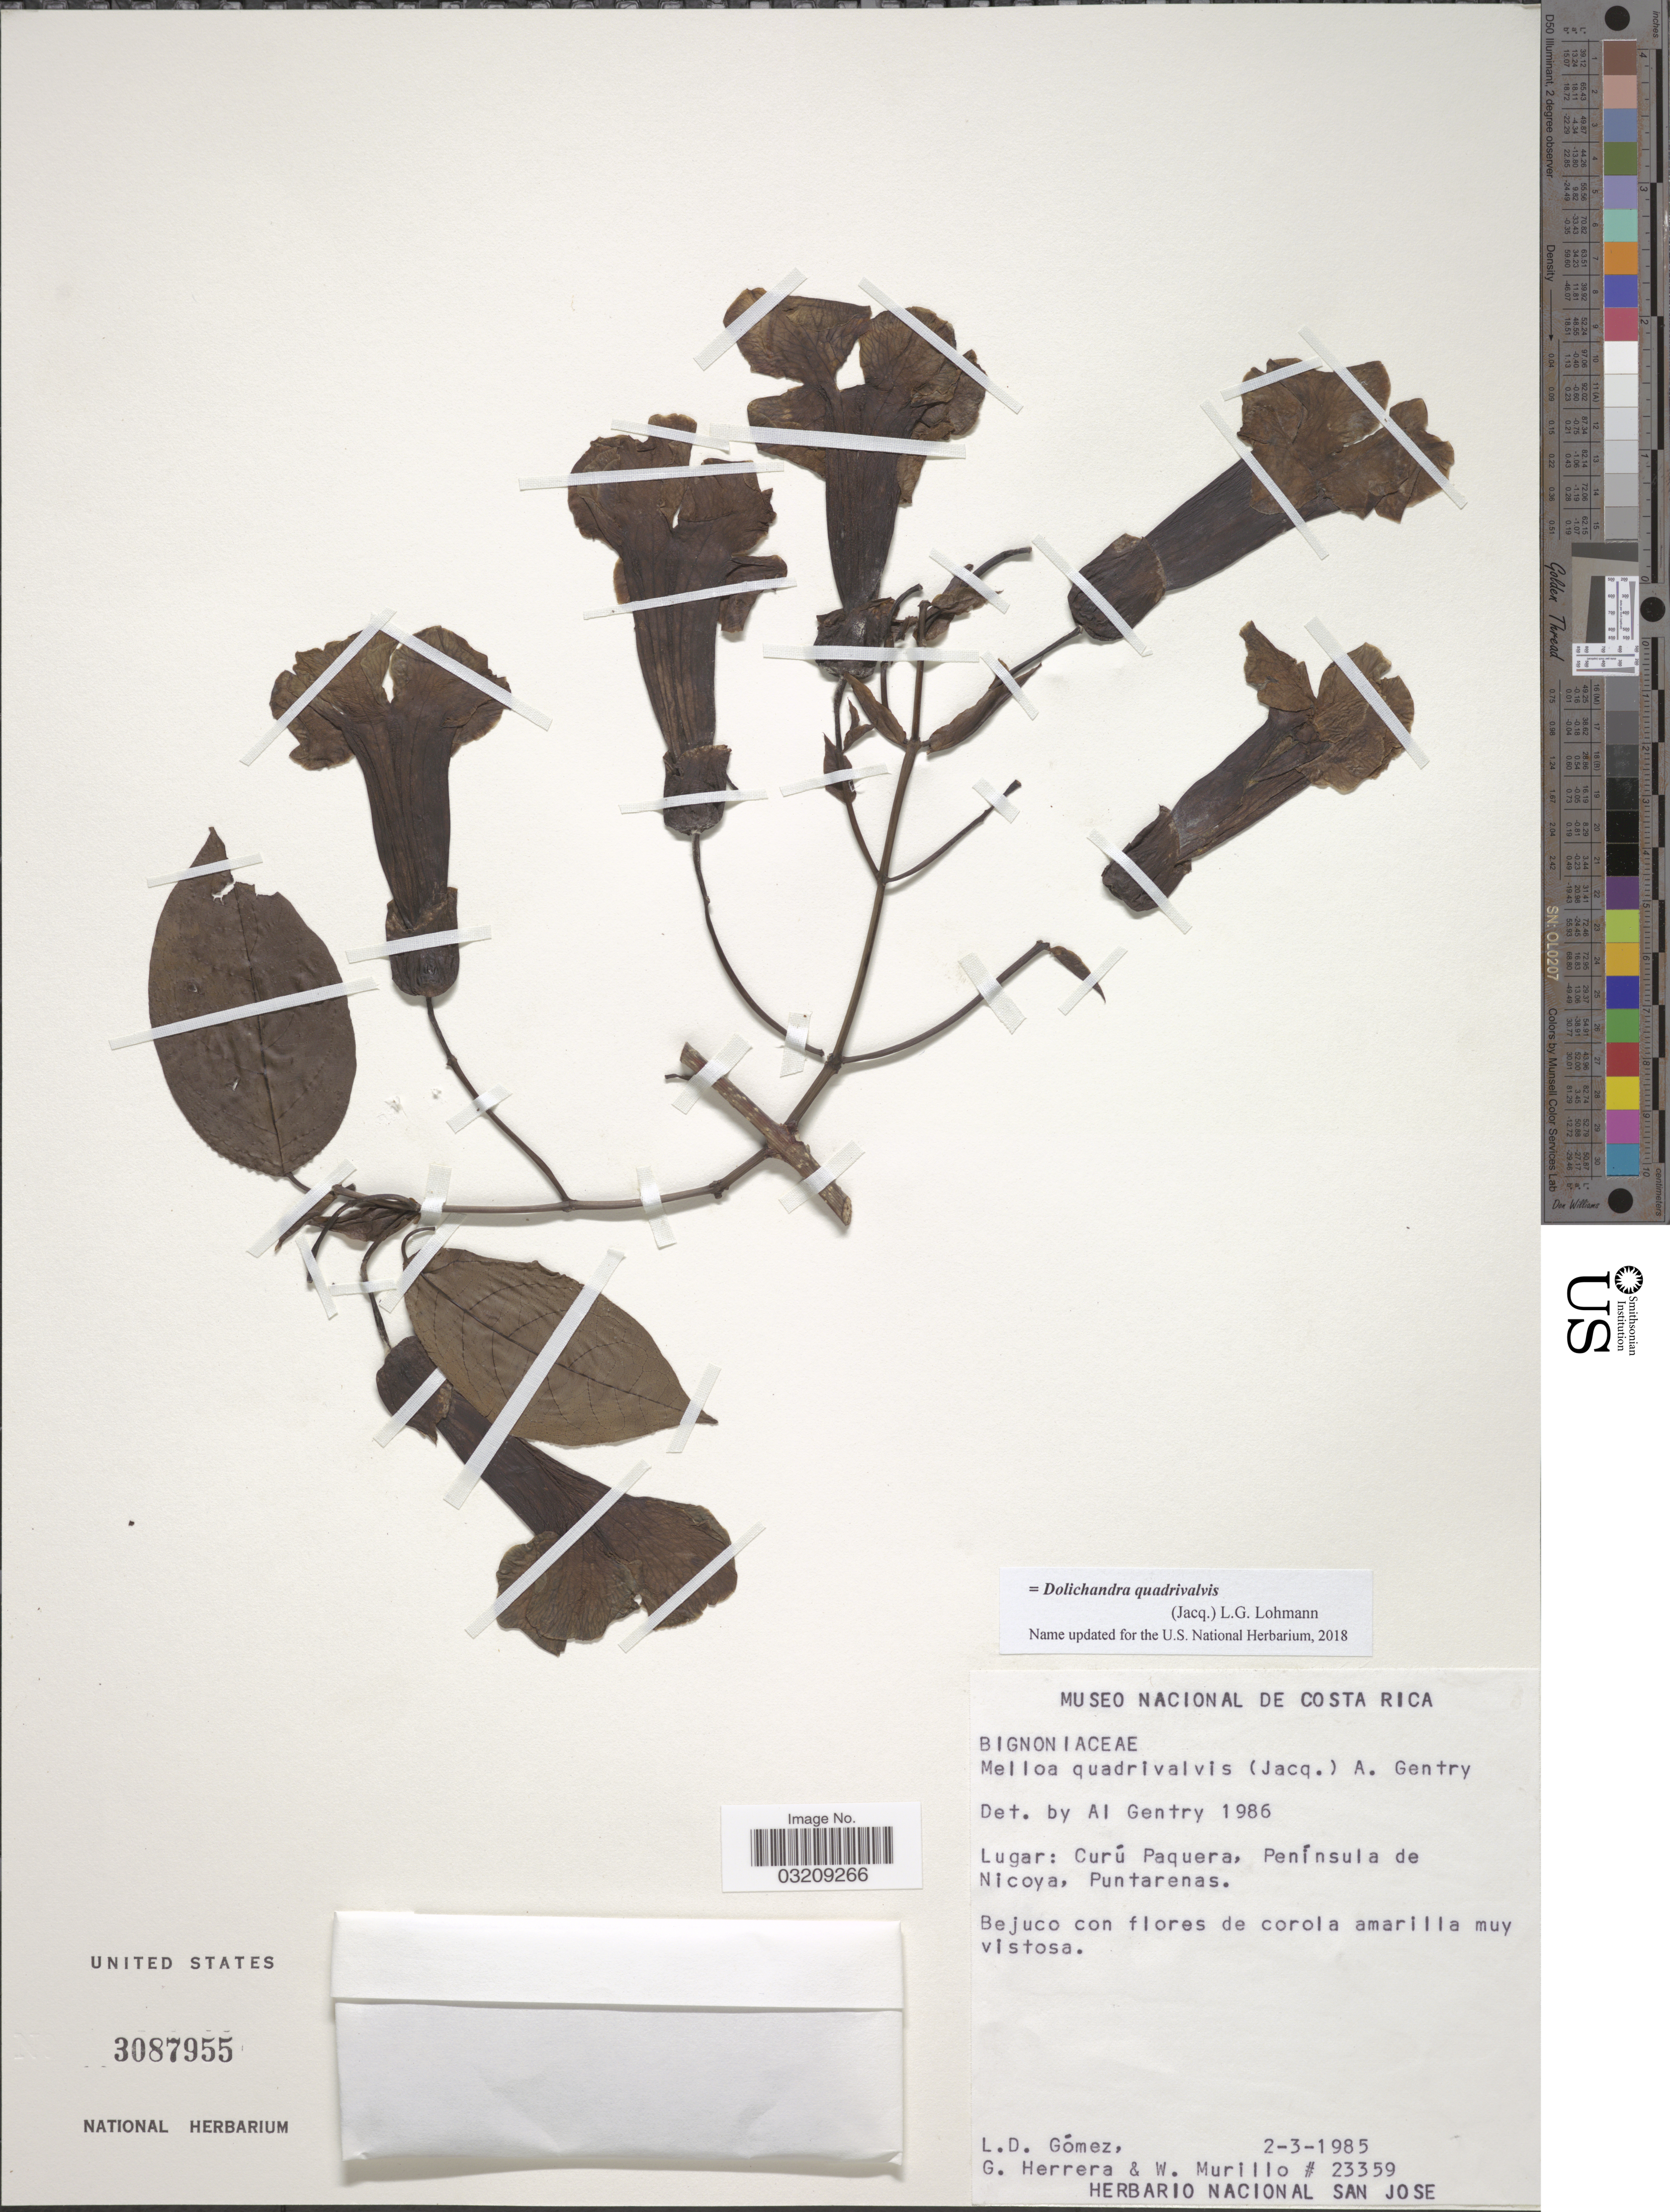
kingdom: Plantae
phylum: Tracheophyta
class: Magnoliopsida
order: Lamiales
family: Bignoniaceae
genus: Dolichandra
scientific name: Dolichandra quadrivalvis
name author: (Jacq.) L.G. Lohmann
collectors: L. D. Gómez, G. Herrera & W. Murillo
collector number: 23359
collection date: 1985-03-02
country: Costa Rica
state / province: Puntarenas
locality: Curú Paquera, Península de Nicoya.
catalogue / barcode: US 3087955